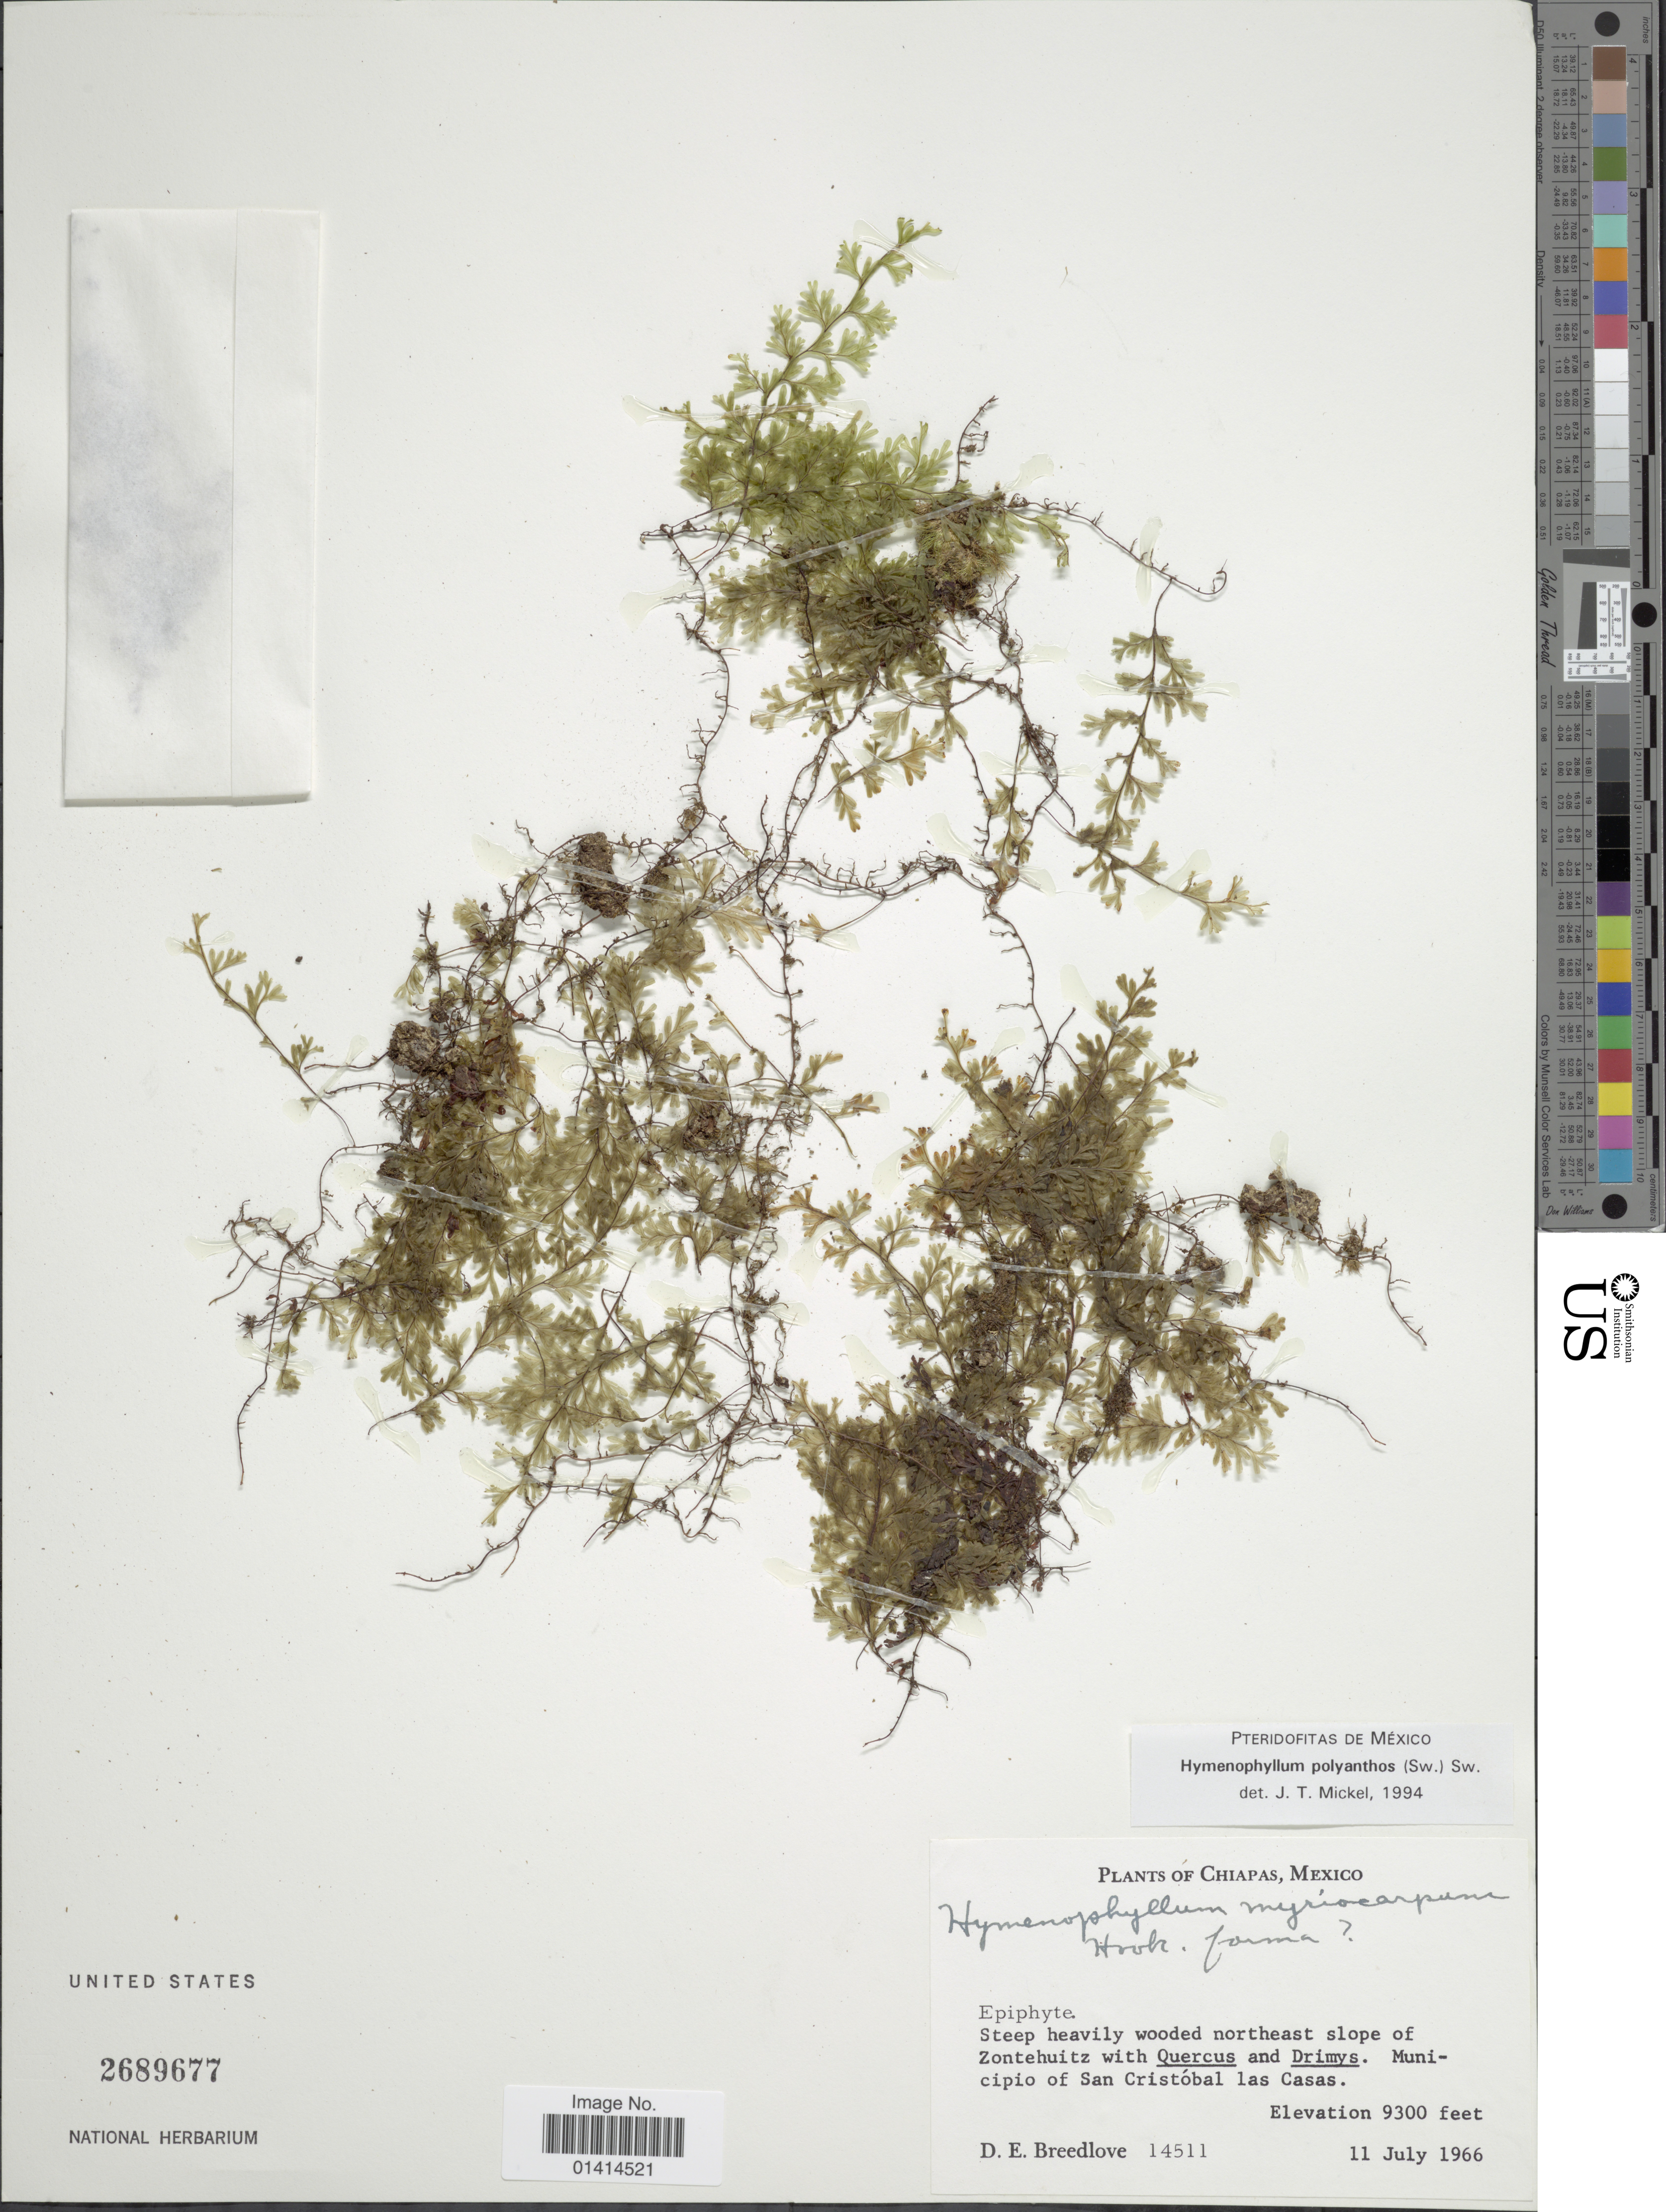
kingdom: Plantae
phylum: Tracheophyta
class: Polypodiopsida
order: Hymenophyllales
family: Hymenophyllaceae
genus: Hymenophyllum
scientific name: Hymenophyllum polyanthos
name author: (Sw.) Sw.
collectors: D. E. Breedlove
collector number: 14511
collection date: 1966-07-11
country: Mexico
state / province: Chiapas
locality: Northeast slope of Zontehuitz, Municpio of San Cristóbal las Casas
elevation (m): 2835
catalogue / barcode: US 2689677